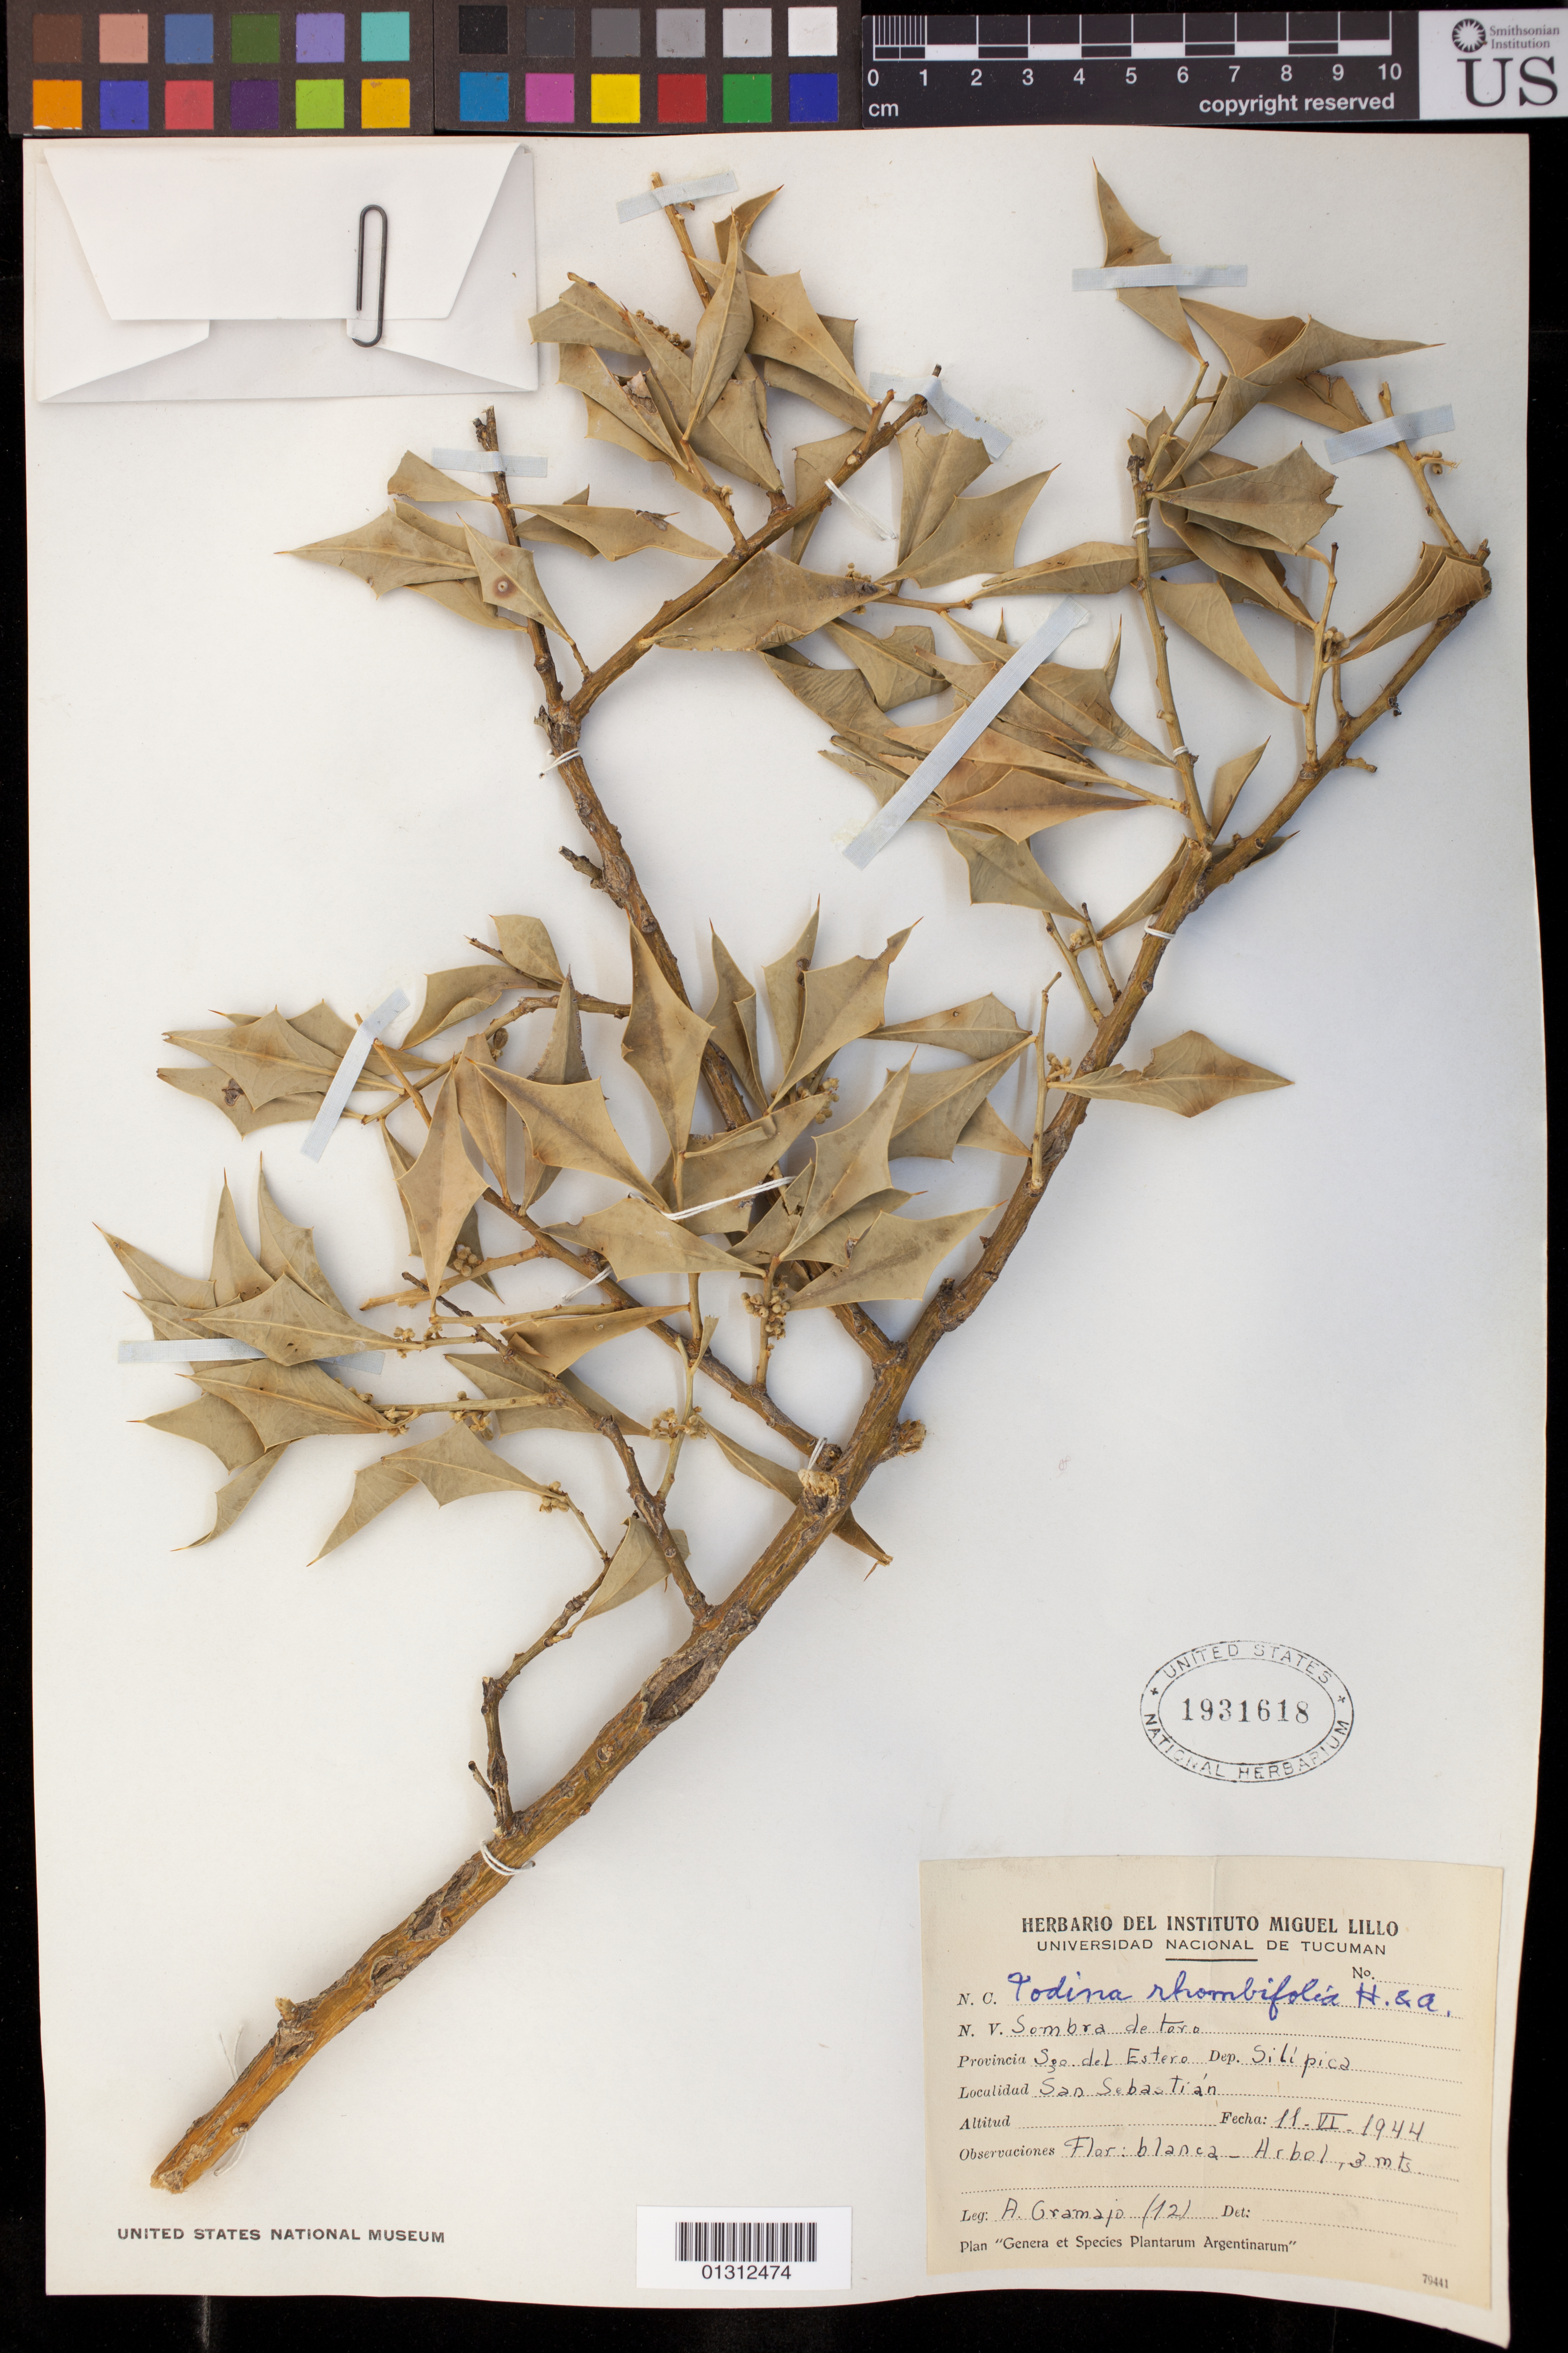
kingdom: Plantae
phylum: Tracheophyta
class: Magnoliopsida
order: Santalales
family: Cervantesiaceae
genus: Jodina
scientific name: Jodina rhombifolia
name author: (Hook. & Arn.) Reissek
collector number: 12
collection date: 1944-06-11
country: Argentina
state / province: Santiago del Estero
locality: Silipica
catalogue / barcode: US 1931618